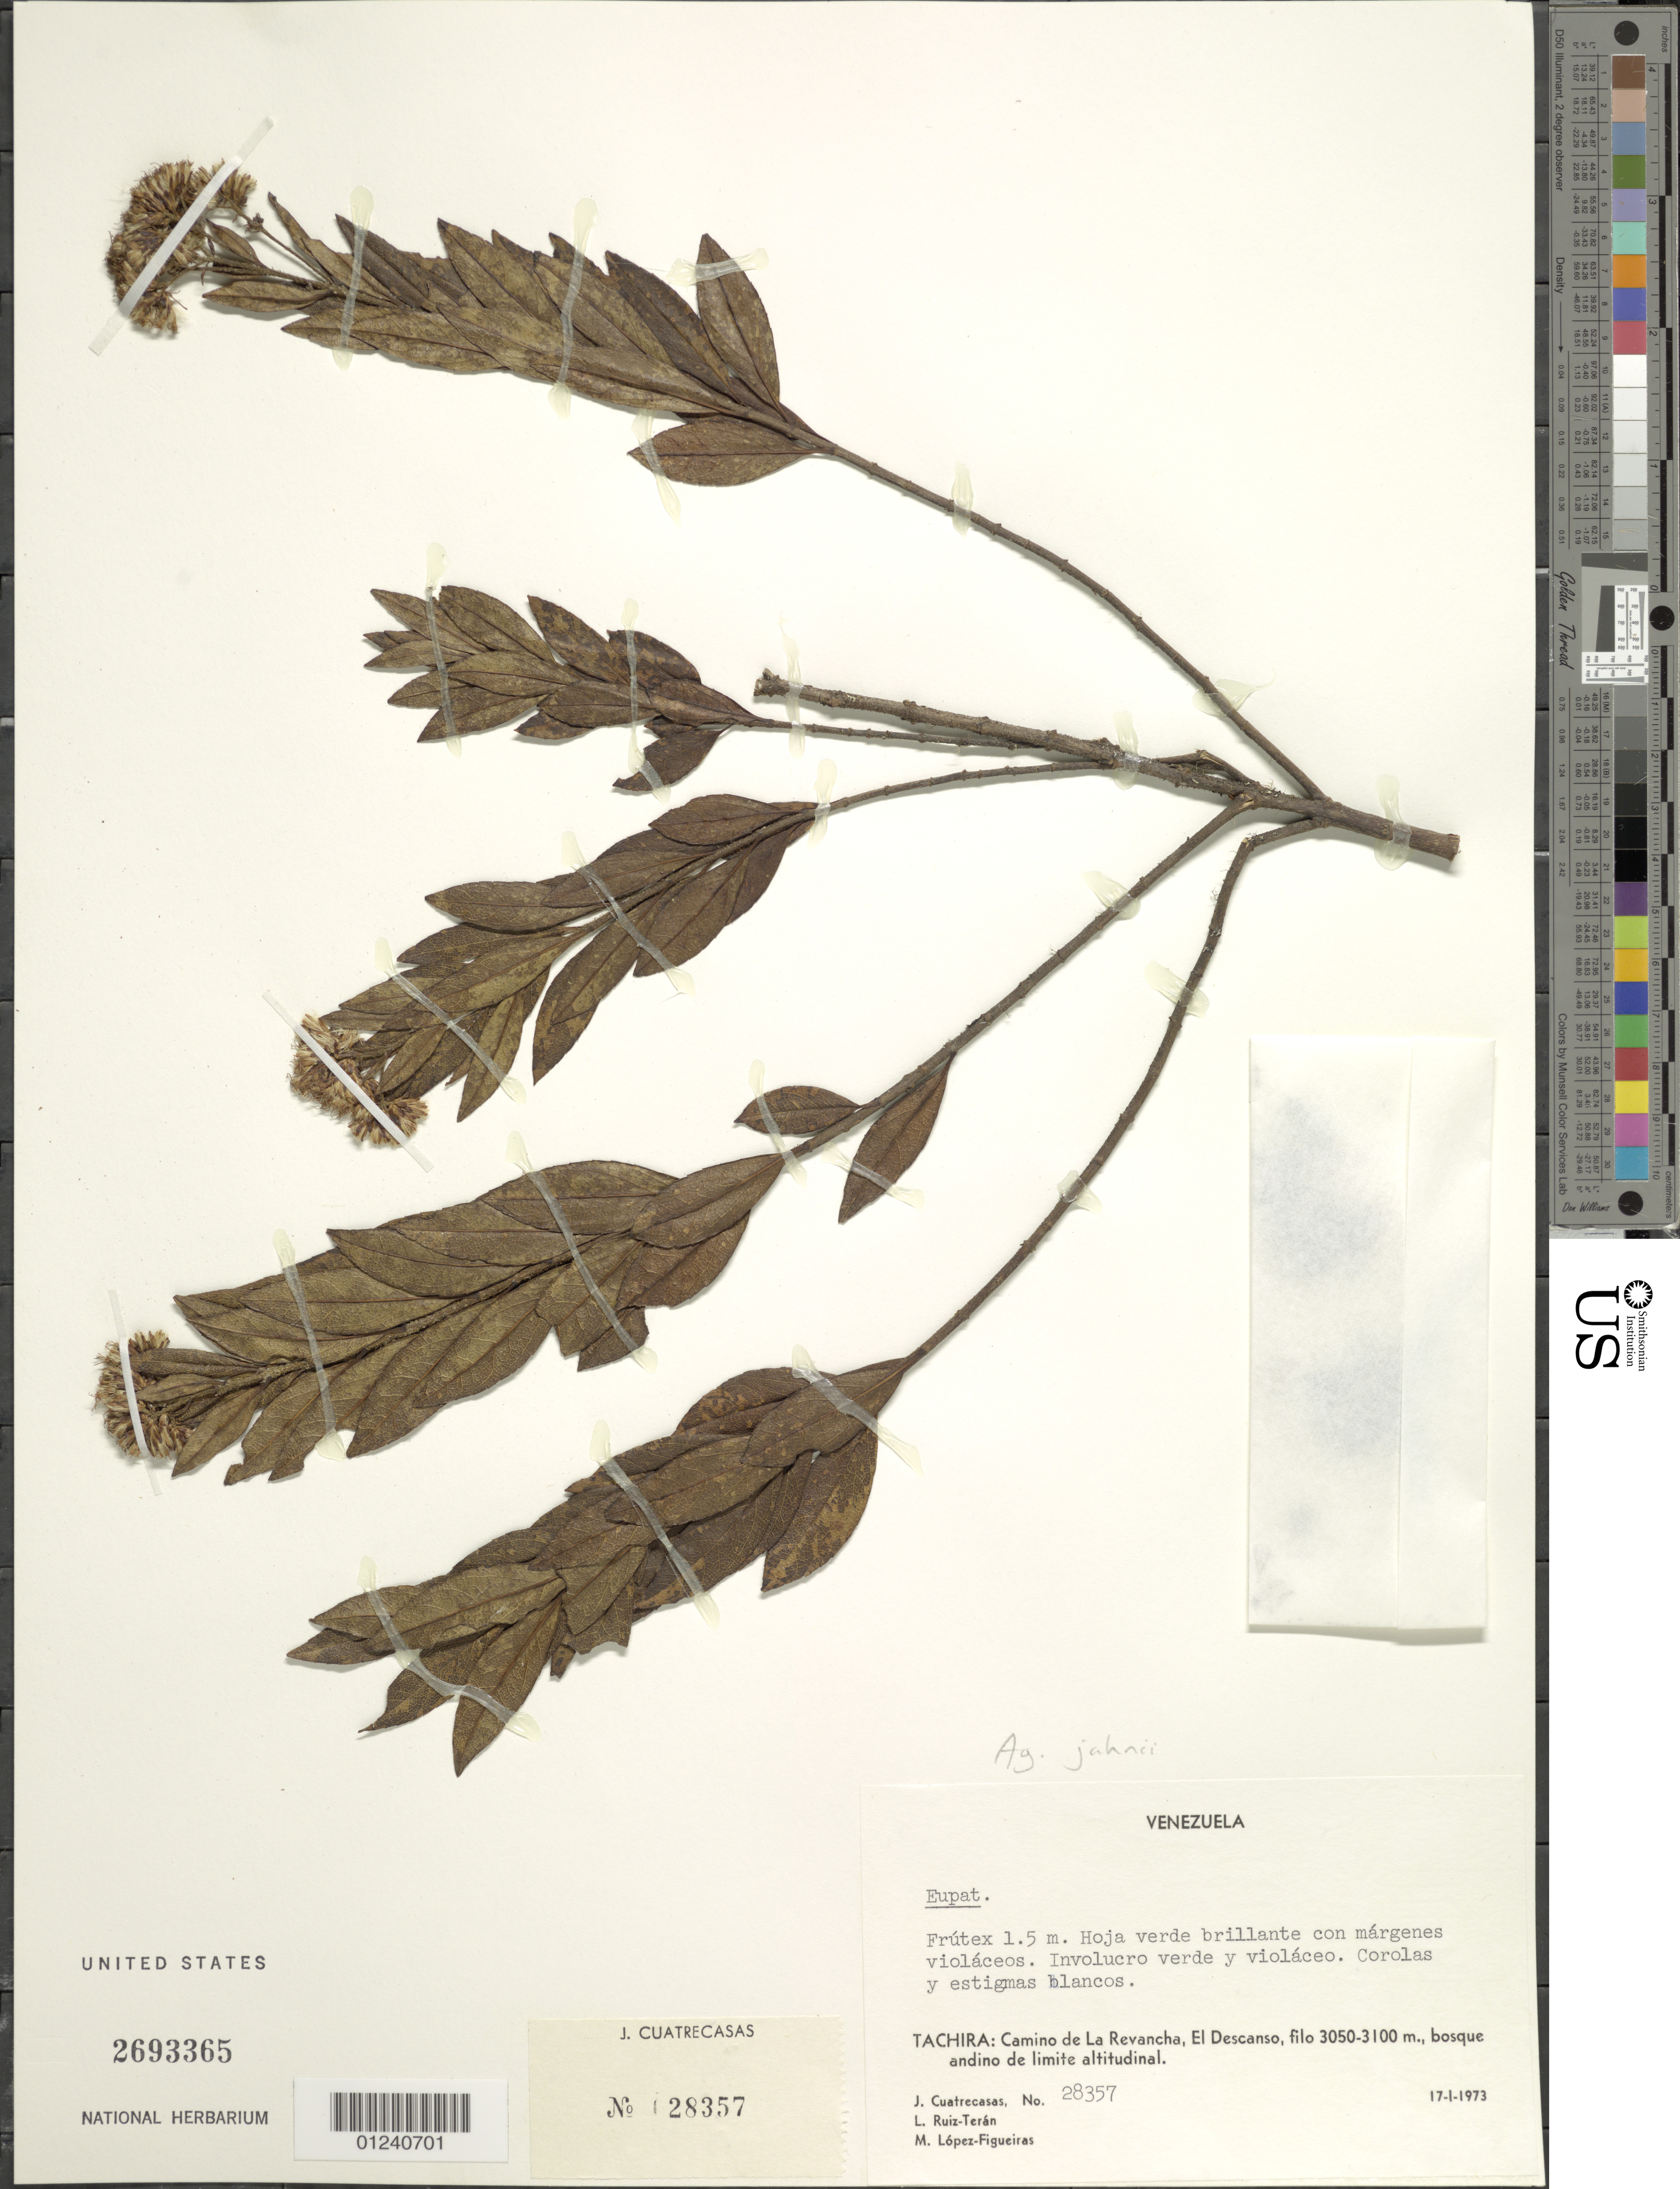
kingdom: Plantae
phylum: Tracheophyta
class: Magnoliopsida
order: Asterales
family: Asteraceae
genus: Ageratina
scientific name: Ageratina jahnii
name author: (B.L. Rob.) R.M. King & H. Rob.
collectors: J. Cuatrecasas, L. E. Ruíz-Terán & M. López Figueiras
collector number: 28357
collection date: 1973-01-17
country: Venezuela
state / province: Tachira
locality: Camino de La Revancha, El Descanso, filo, bosque andino de limite altitudinal.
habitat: Bosque andino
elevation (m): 3050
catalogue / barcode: US 2693365